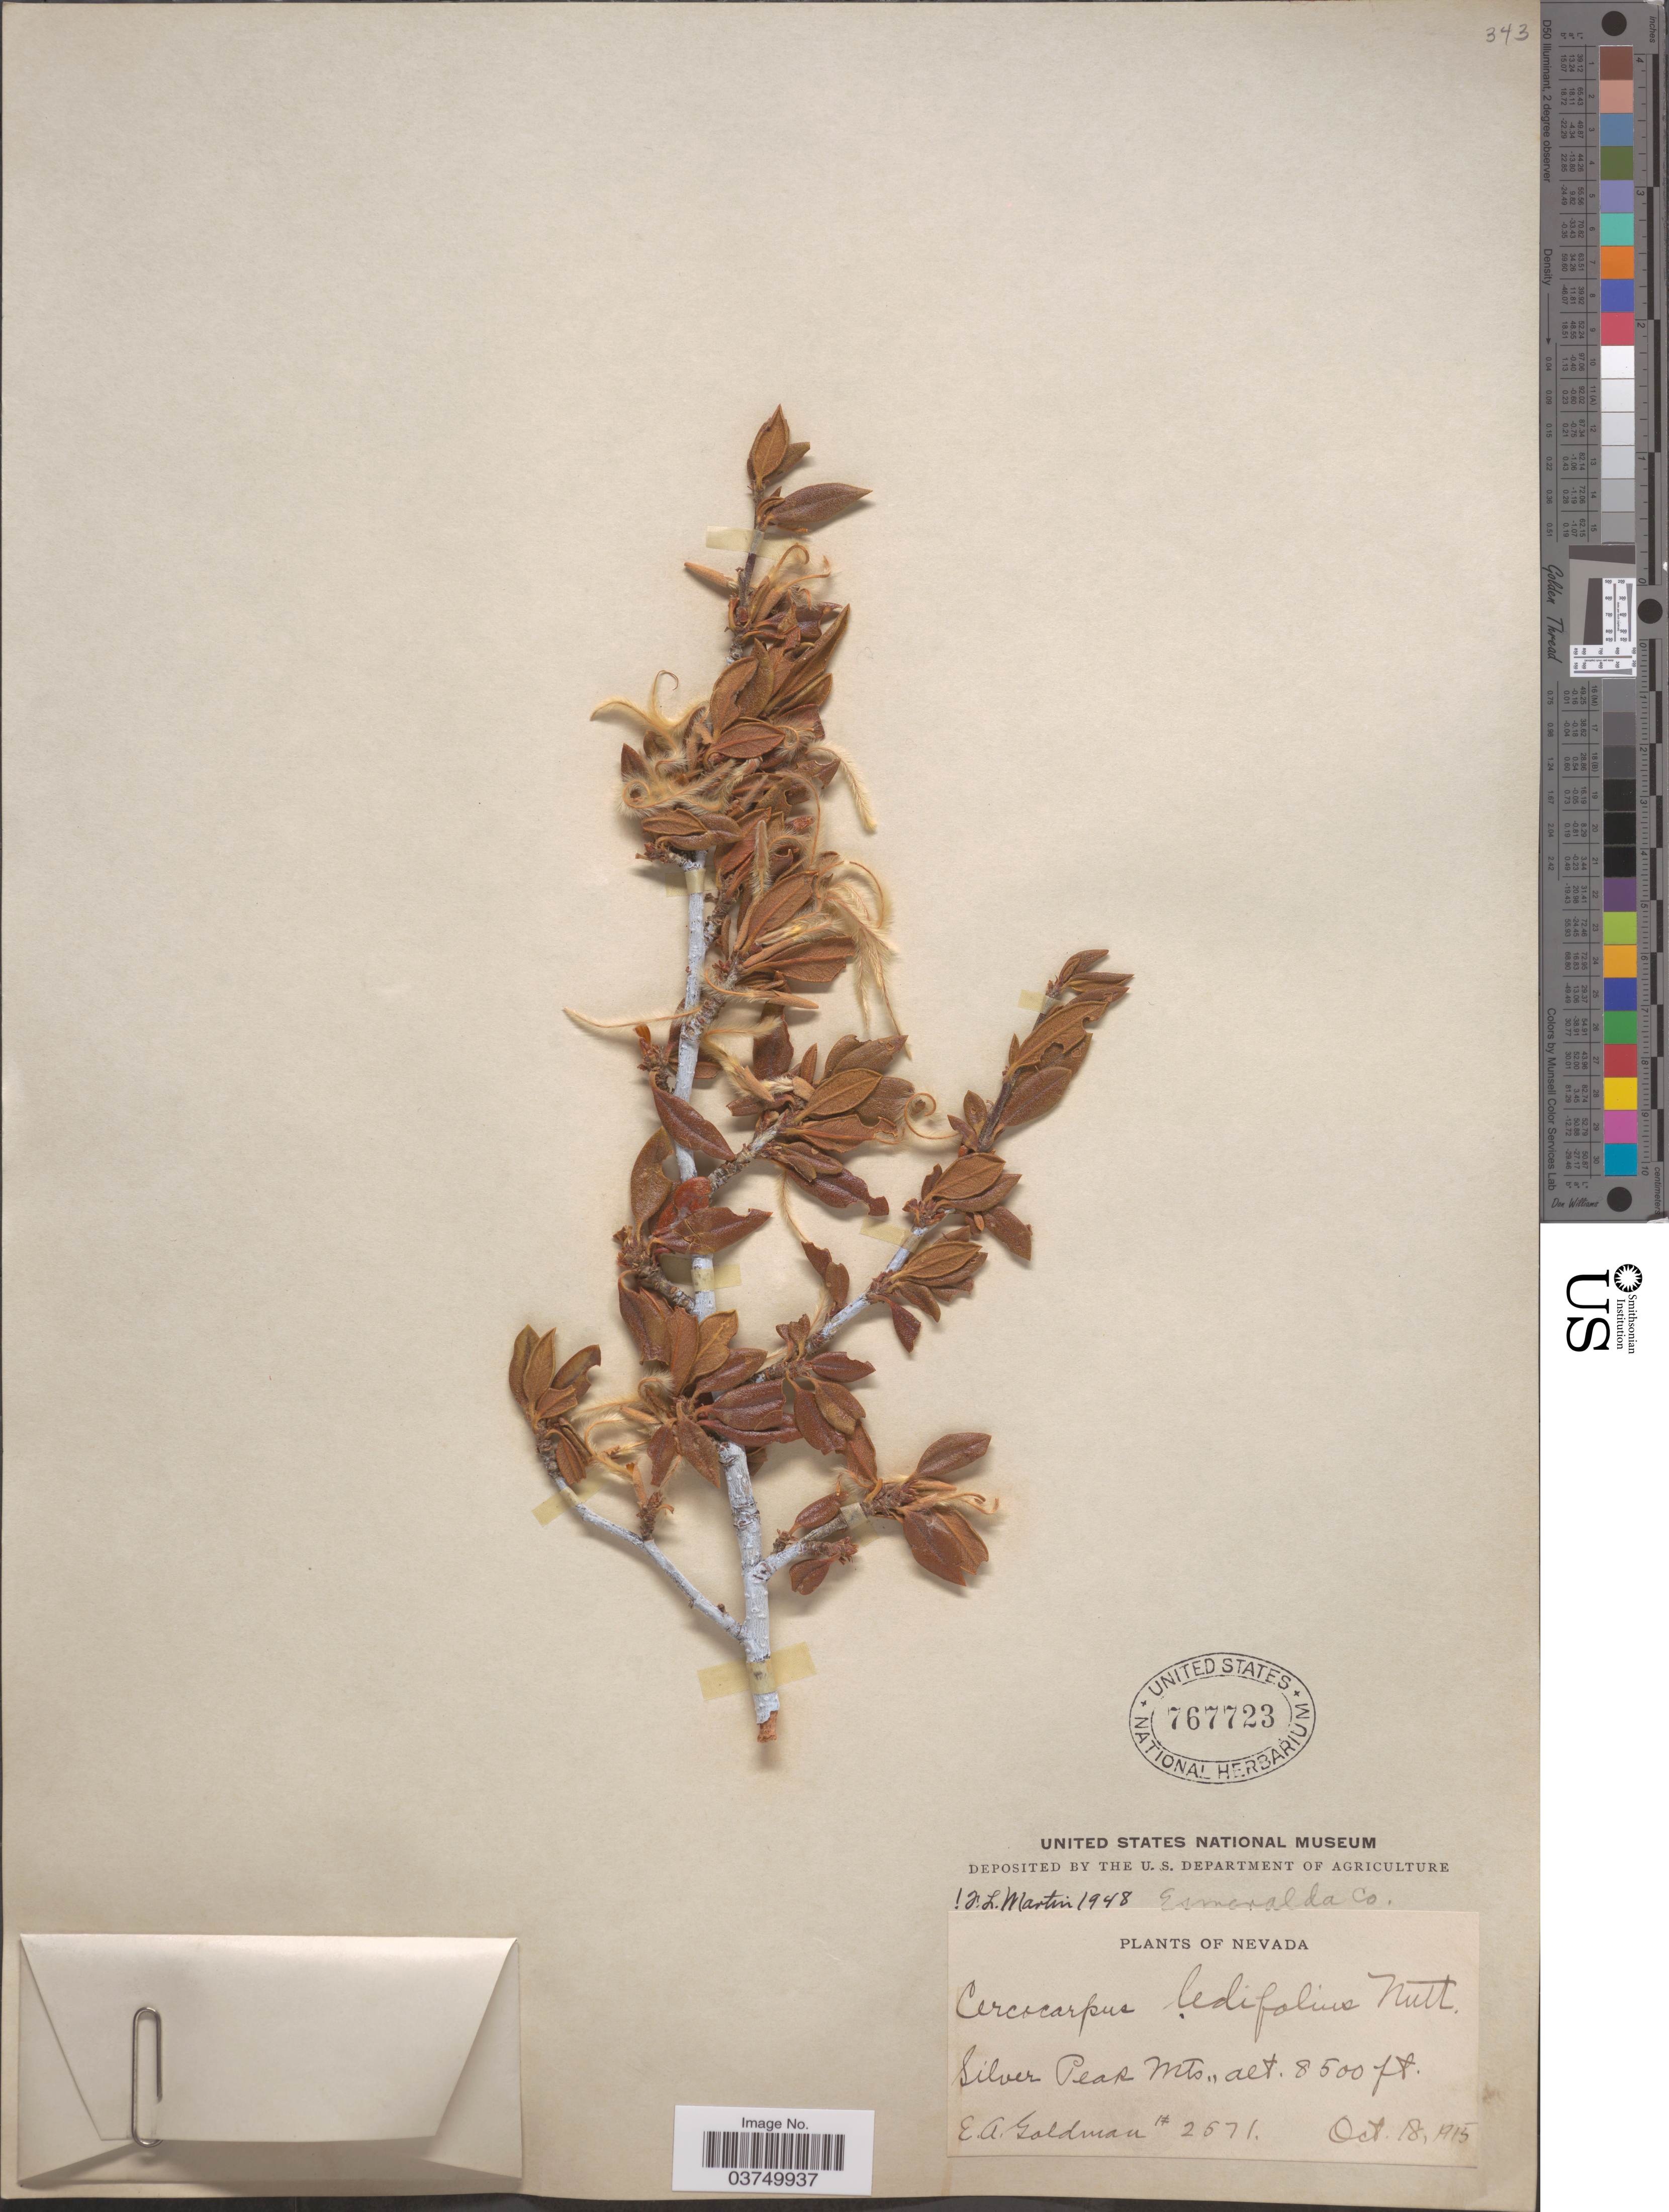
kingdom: Plantae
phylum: Tracheophyta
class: Magnoliopsida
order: Rosales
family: Rosaceae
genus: Cercocarpus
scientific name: Cercocarpus ledifolius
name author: Nutt.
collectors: E. A. Goldman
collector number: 2571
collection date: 1915-10-18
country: United States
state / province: Nevada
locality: Silver Peak Mts. Esmeralda Co.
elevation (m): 2591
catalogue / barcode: US 767723